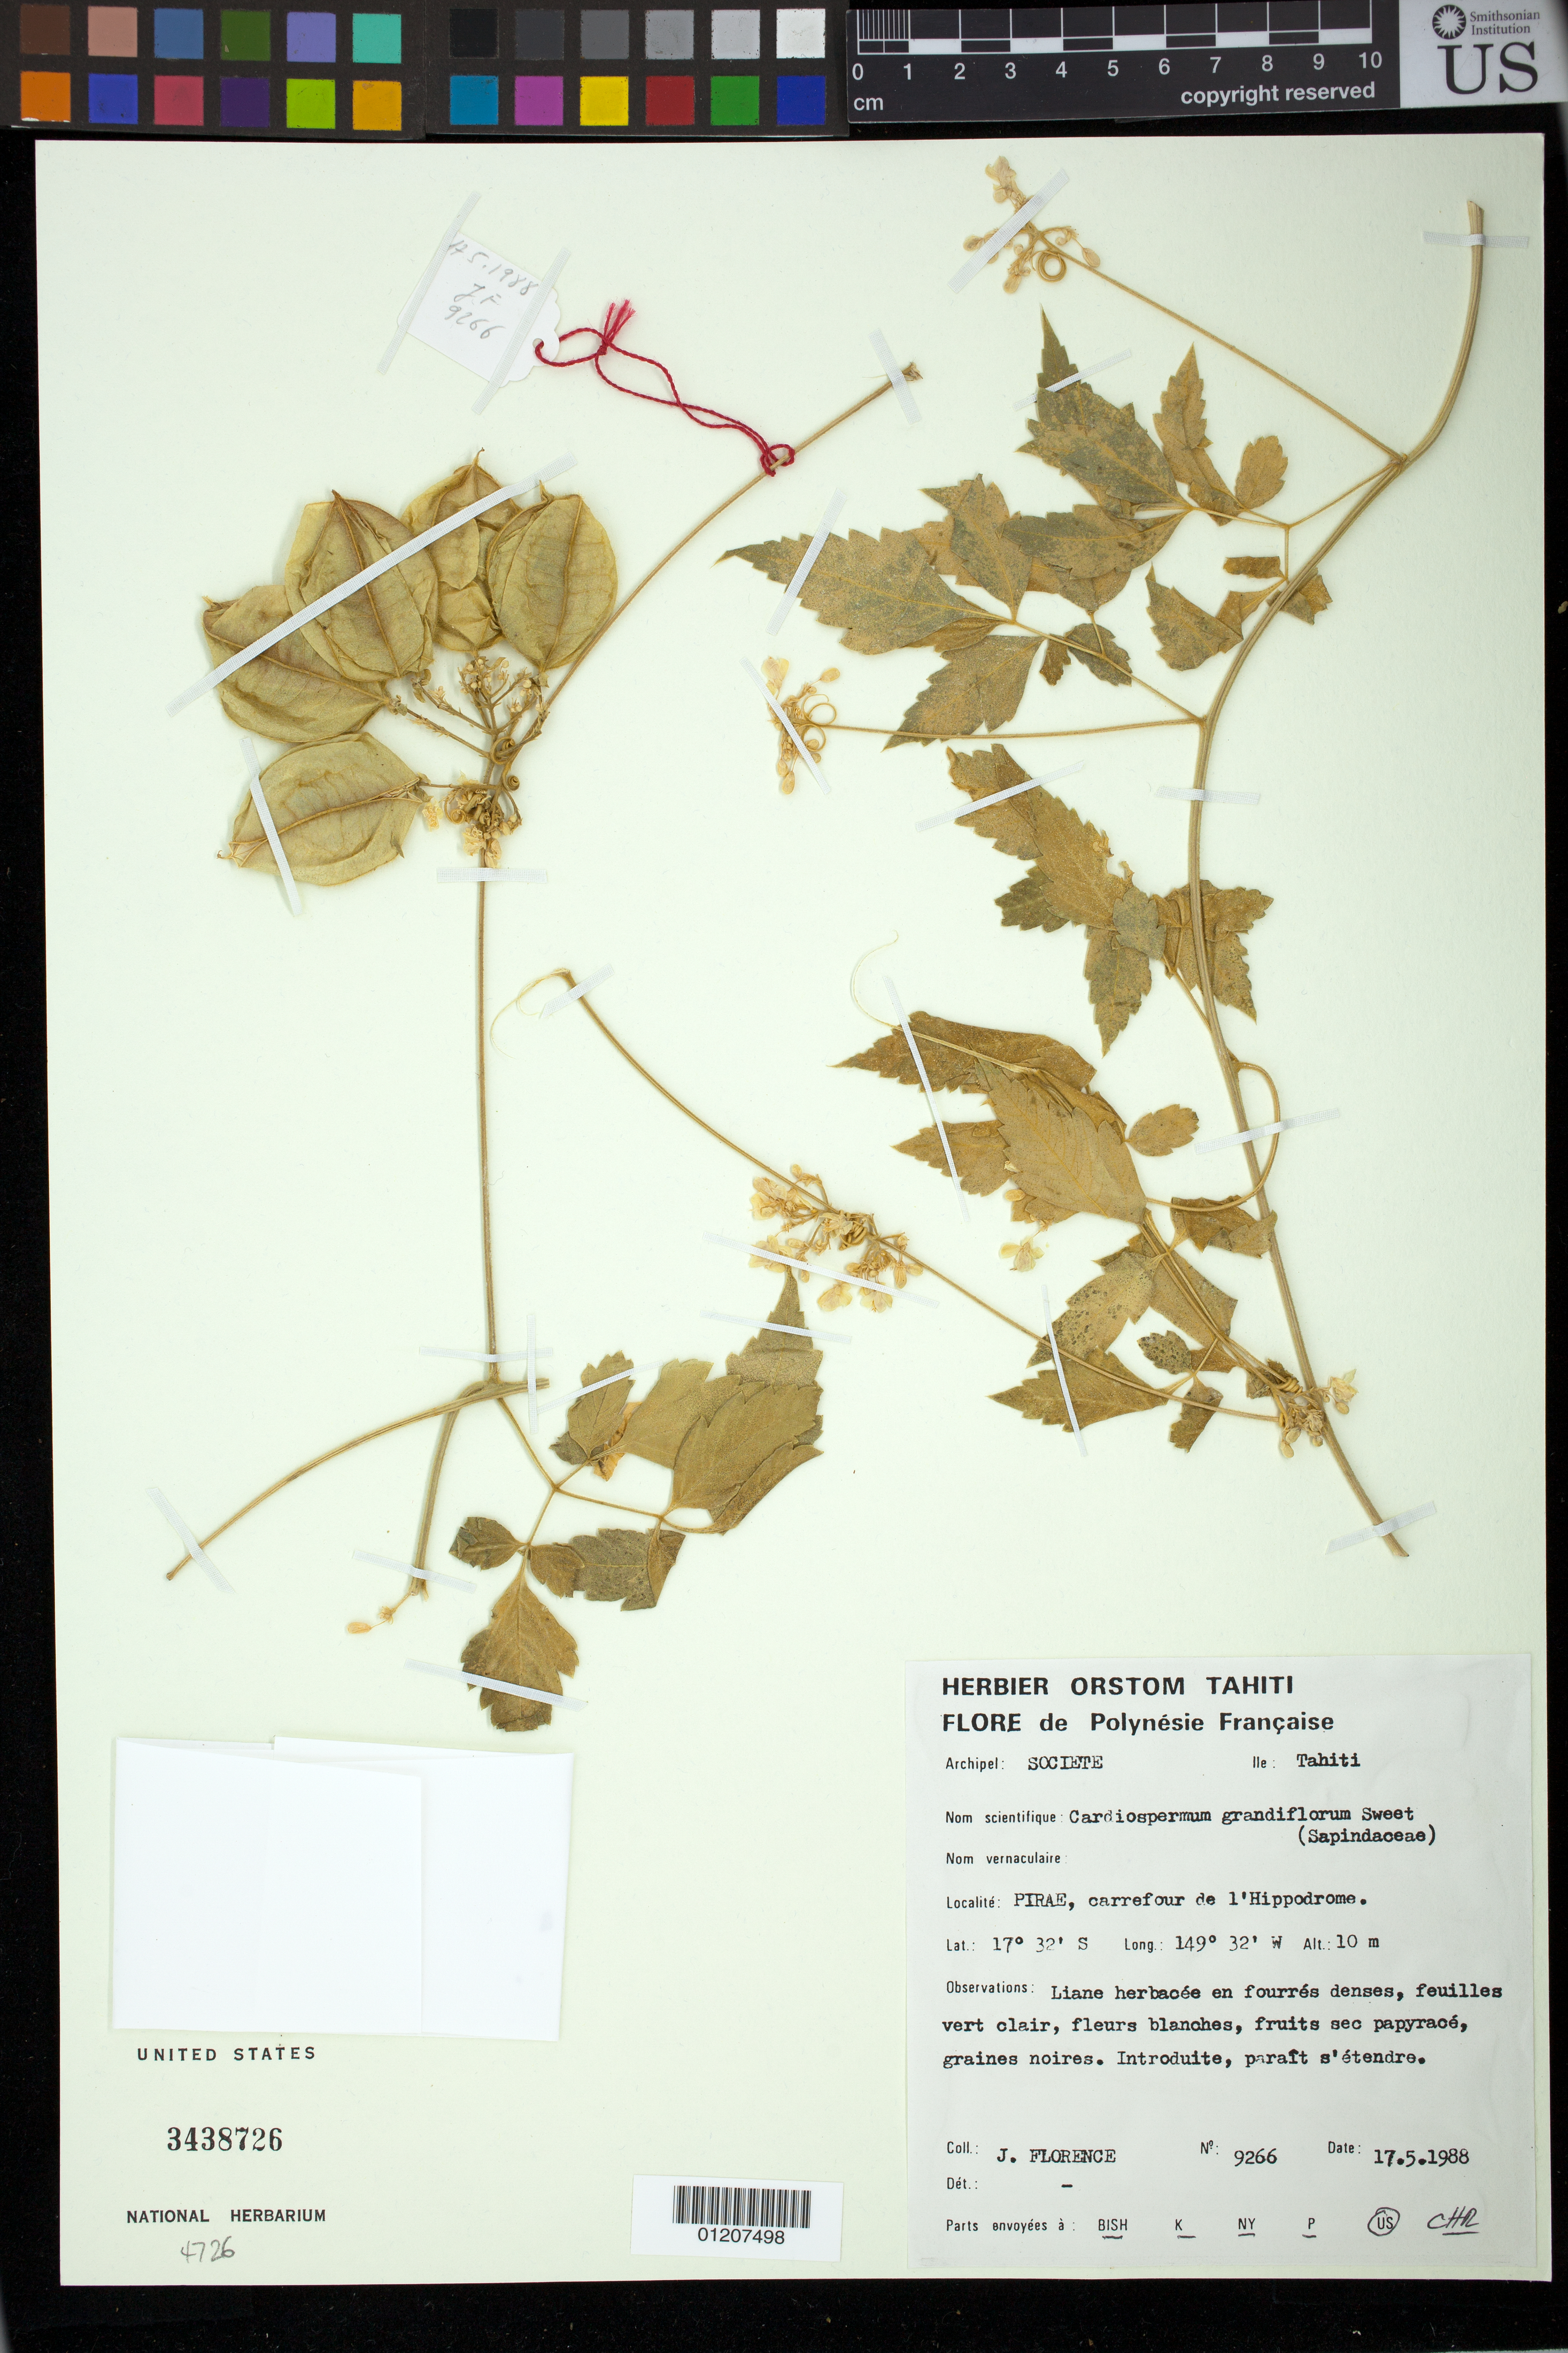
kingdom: Plantae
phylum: Tracheophyta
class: Magnoliopsida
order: Sapindales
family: Sapindaceae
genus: Cardiospermum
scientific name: Cardiospermum grandiflorum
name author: Sw.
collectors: J. Florence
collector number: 9266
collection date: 1988-05-17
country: French Polynesia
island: Tahiti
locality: Pirae, carrefour de l'hippodrome.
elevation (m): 10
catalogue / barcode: US 3438726